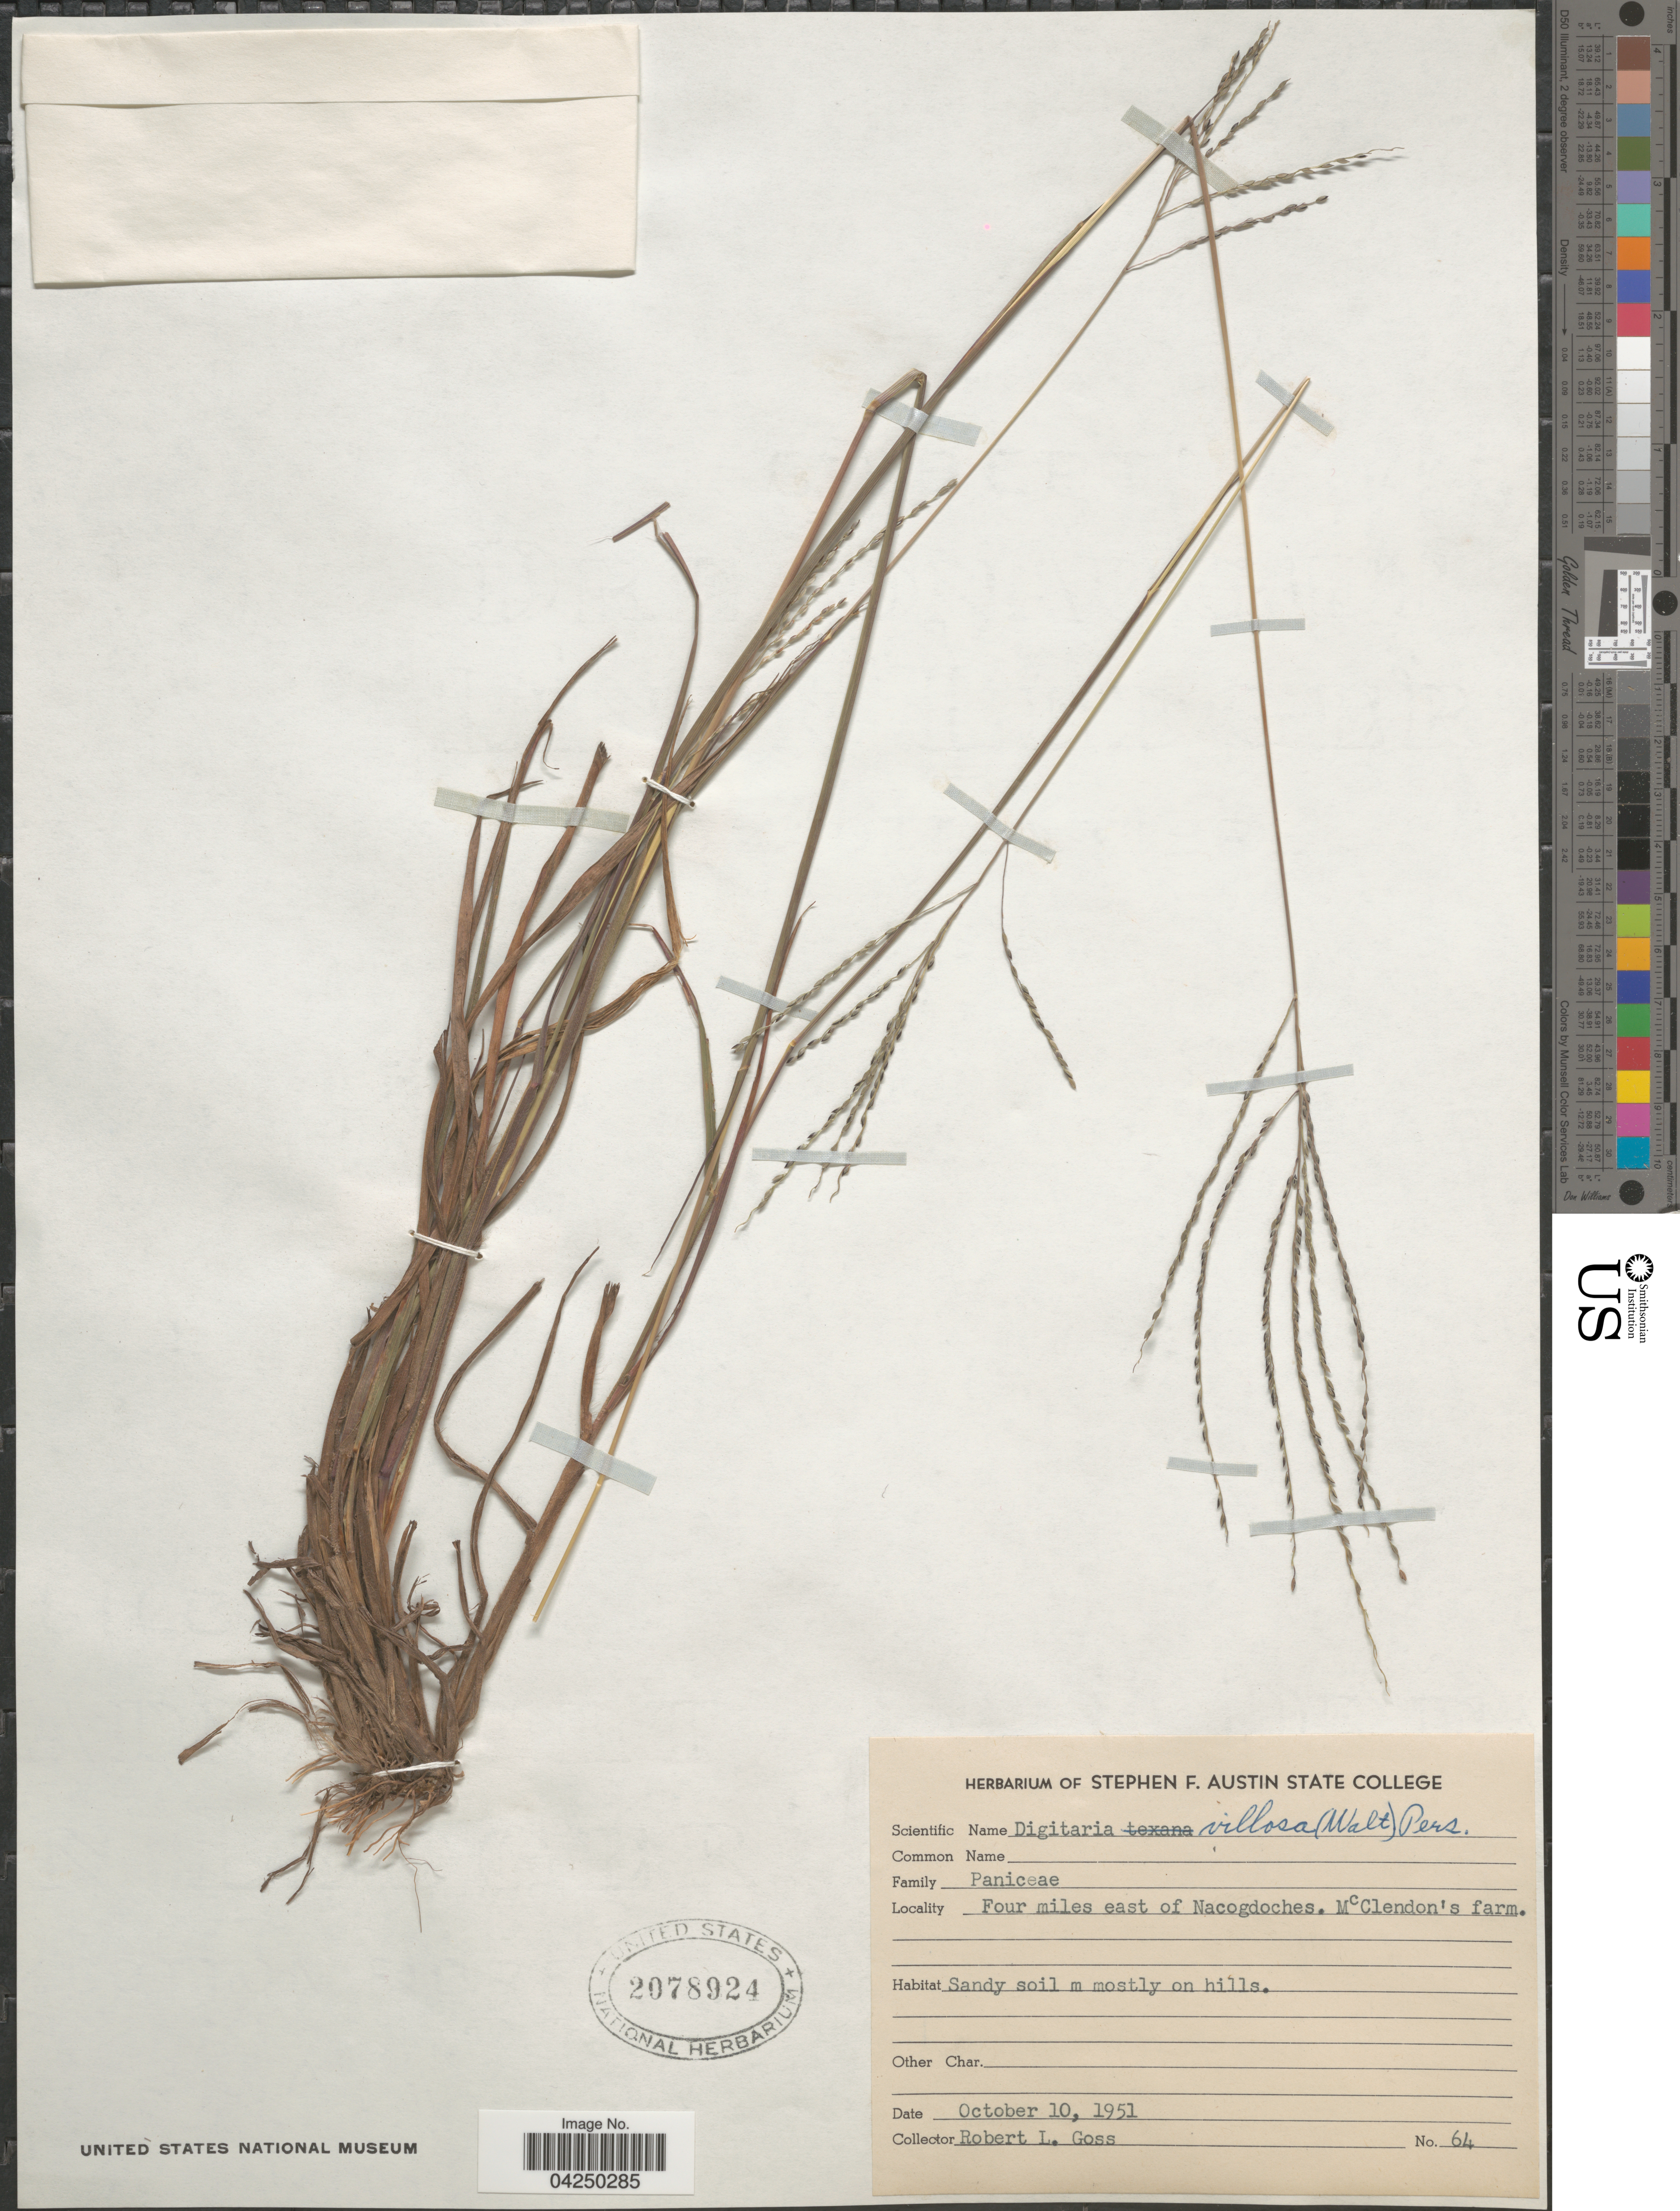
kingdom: Plantae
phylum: Tracheophyta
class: Liliopsida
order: Poales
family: Poaceae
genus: Digitaria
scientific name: Digitaria villosa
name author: (Walter) Pers.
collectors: R. Goss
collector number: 64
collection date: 1951-10-10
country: United States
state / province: Texas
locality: Four miles east of Nacogdoches. McClendon's farm. Sandy soil m mostly on hills.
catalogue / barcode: US 2078924